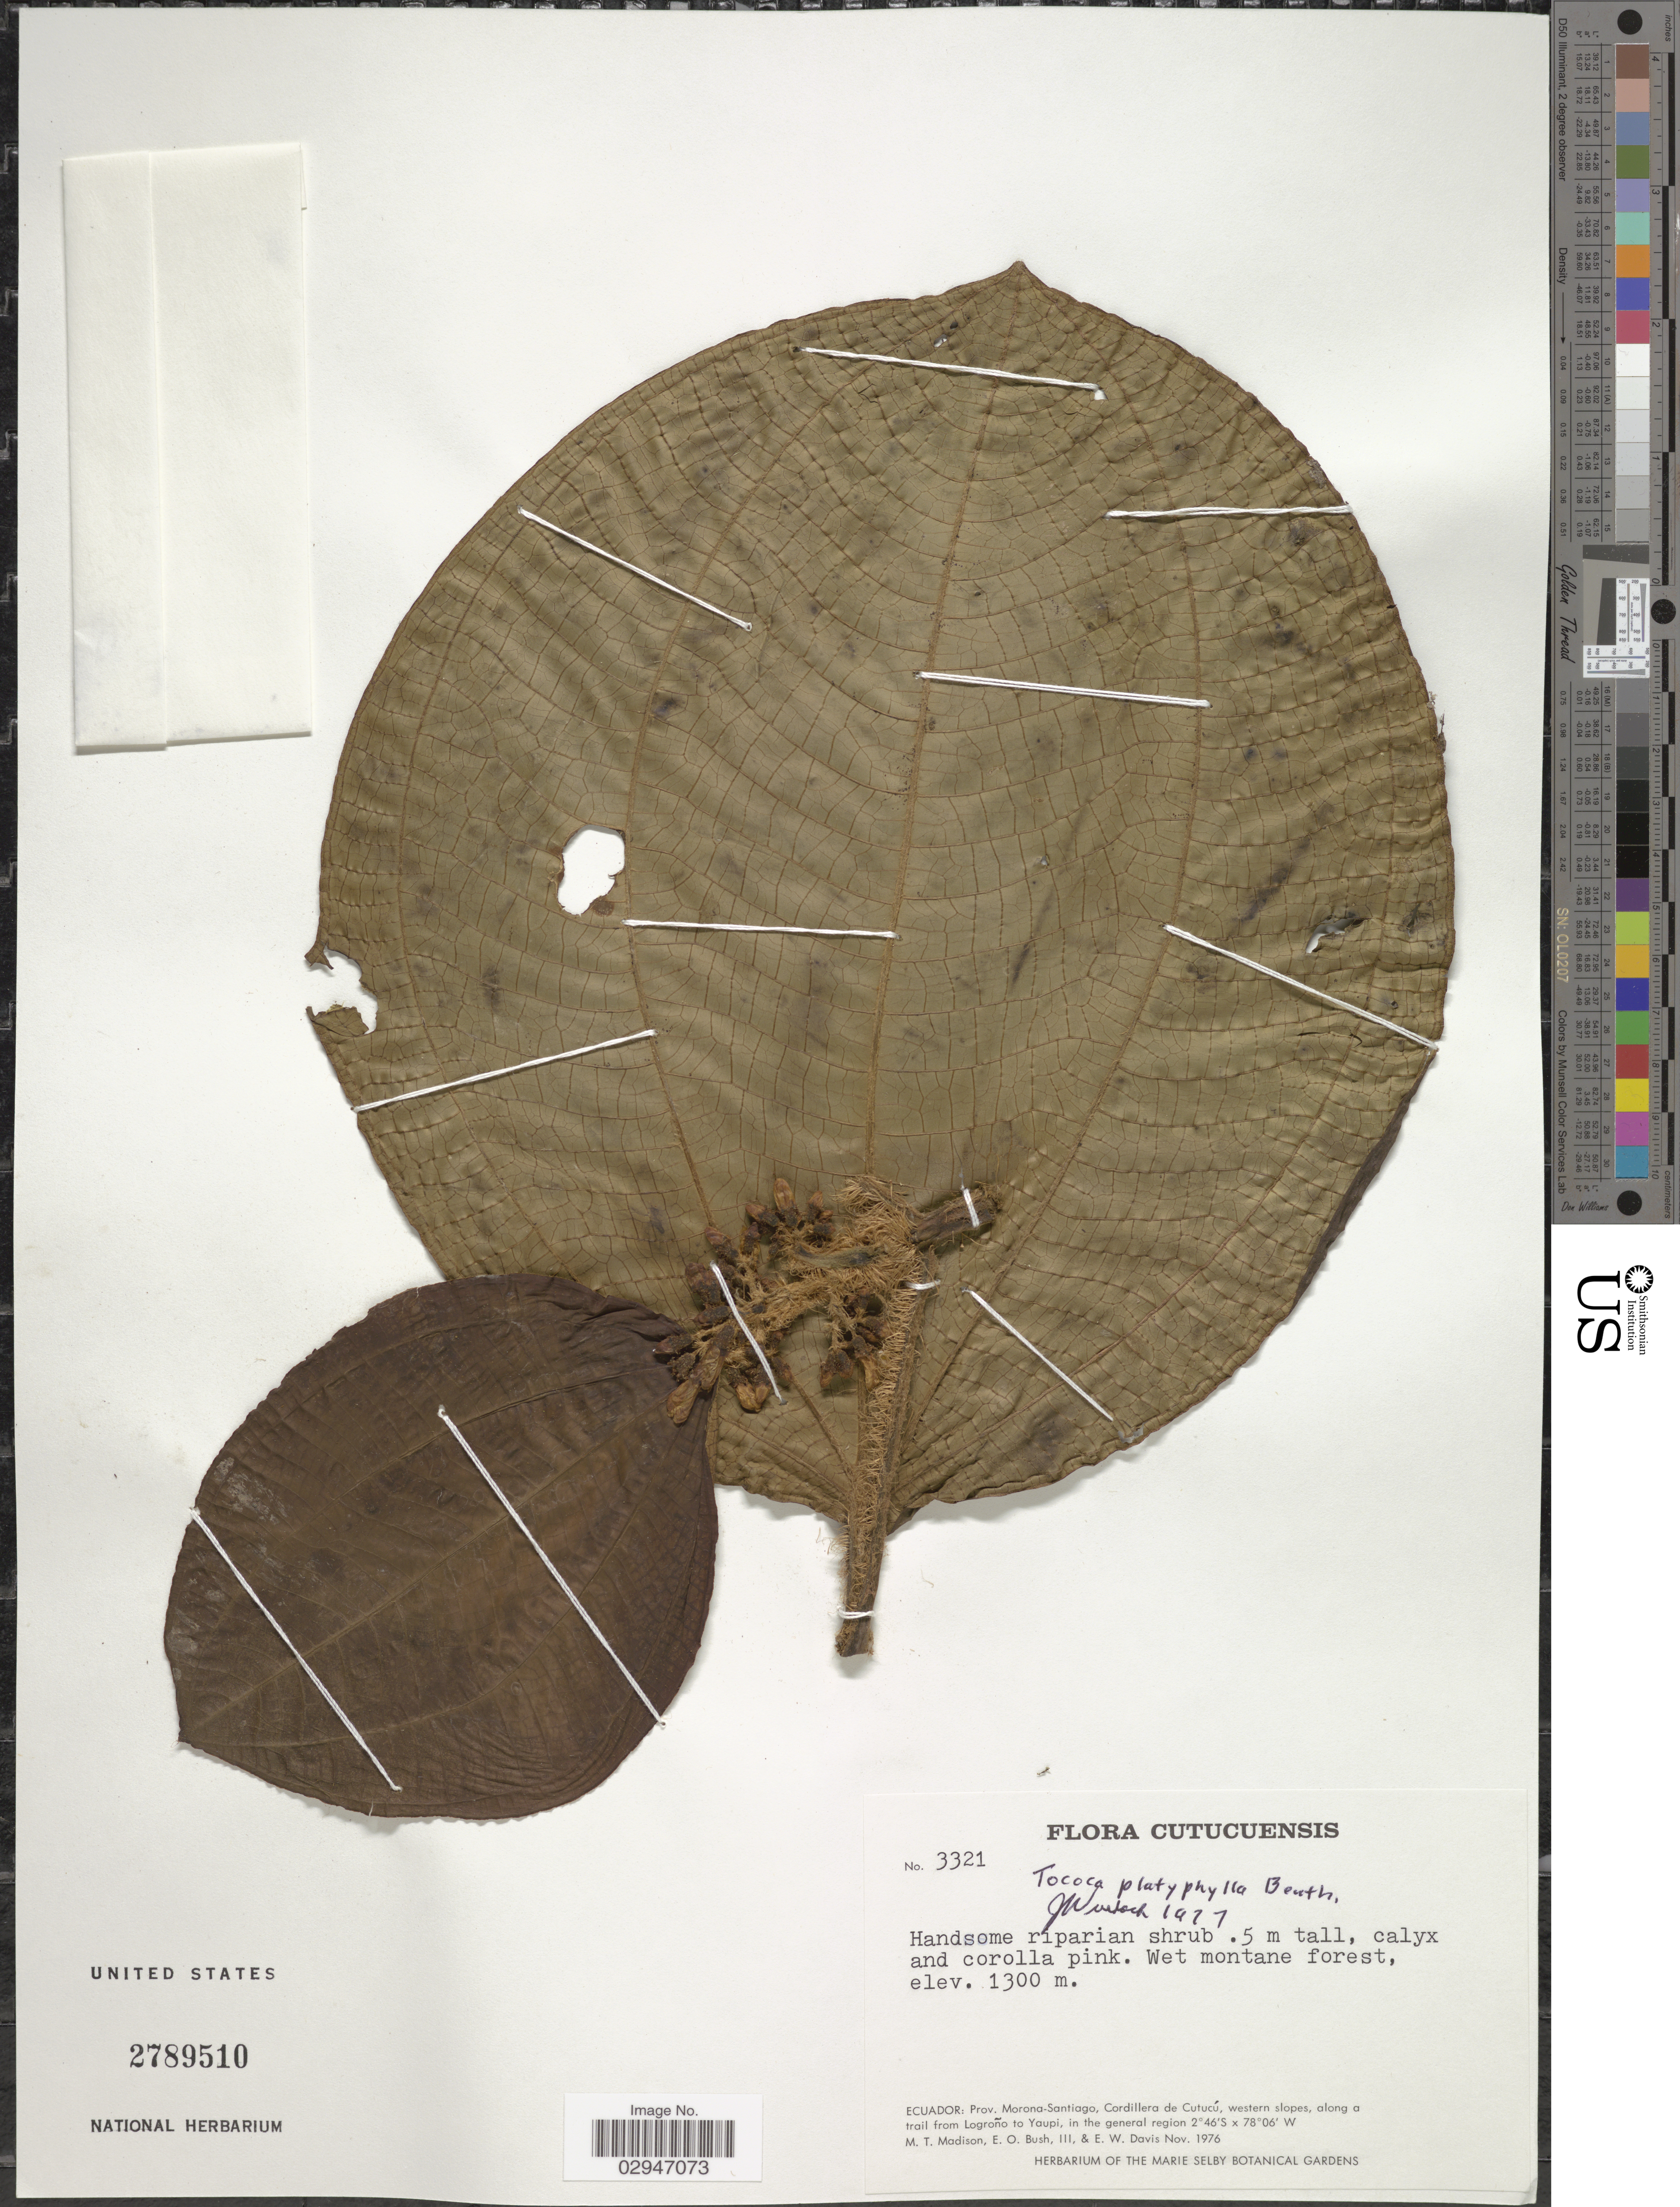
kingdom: Plantae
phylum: Tracheophyta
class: Magnoliopsida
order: Myrtales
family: Melastomataceae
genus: Tococa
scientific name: Tococa platyphylla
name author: Benth.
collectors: M. T. Madison, E. O. Bush & E. W. Davis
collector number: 3321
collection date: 1976-11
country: Ecuador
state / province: Morona-Santiago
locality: Cordillera de Cutucú, western slopes, along a trail from Logroño to Yaupi, in the general region.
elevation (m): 1300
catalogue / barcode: US 2789510